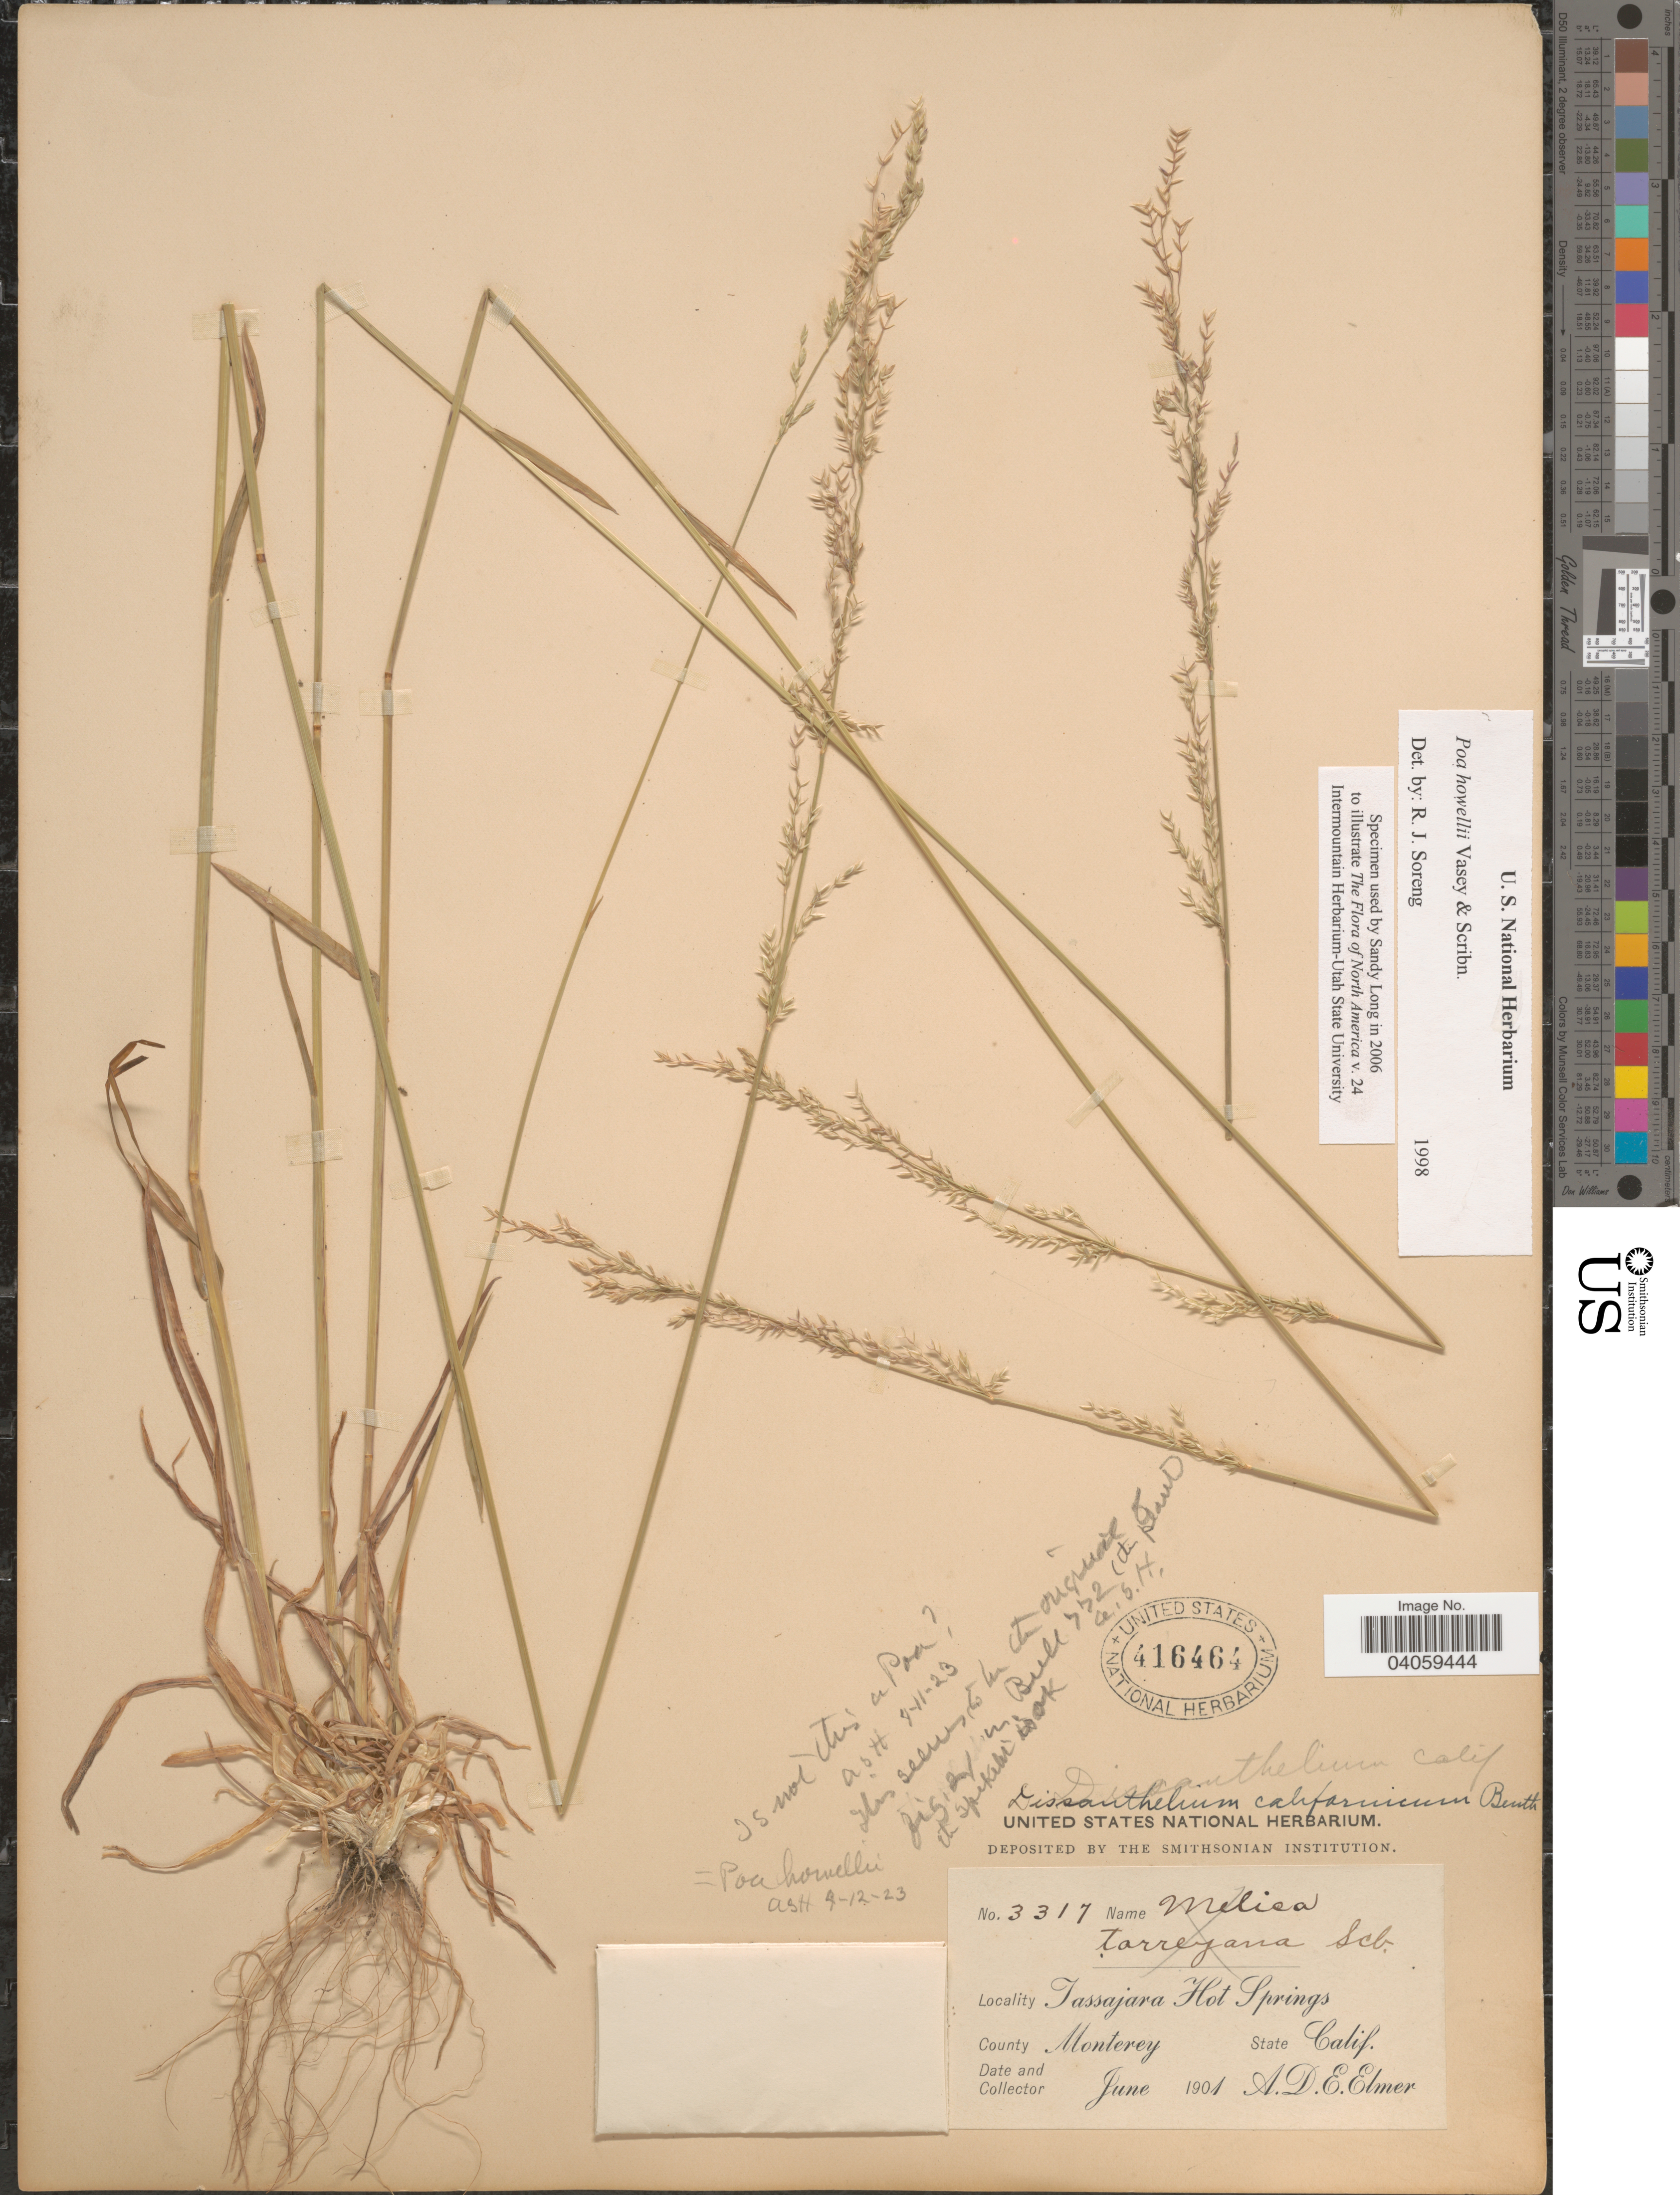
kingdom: Plantae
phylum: Tracheophyta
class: Liliopsida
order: Poales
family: Poaceae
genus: Poa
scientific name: Poa howellii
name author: Vasey & Scribn.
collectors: A. D. E. Elmer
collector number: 3317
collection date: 1901-06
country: United States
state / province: California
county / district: Monterey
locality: Tassajara Hot Springs. County Monterey.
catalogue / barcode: US 416464